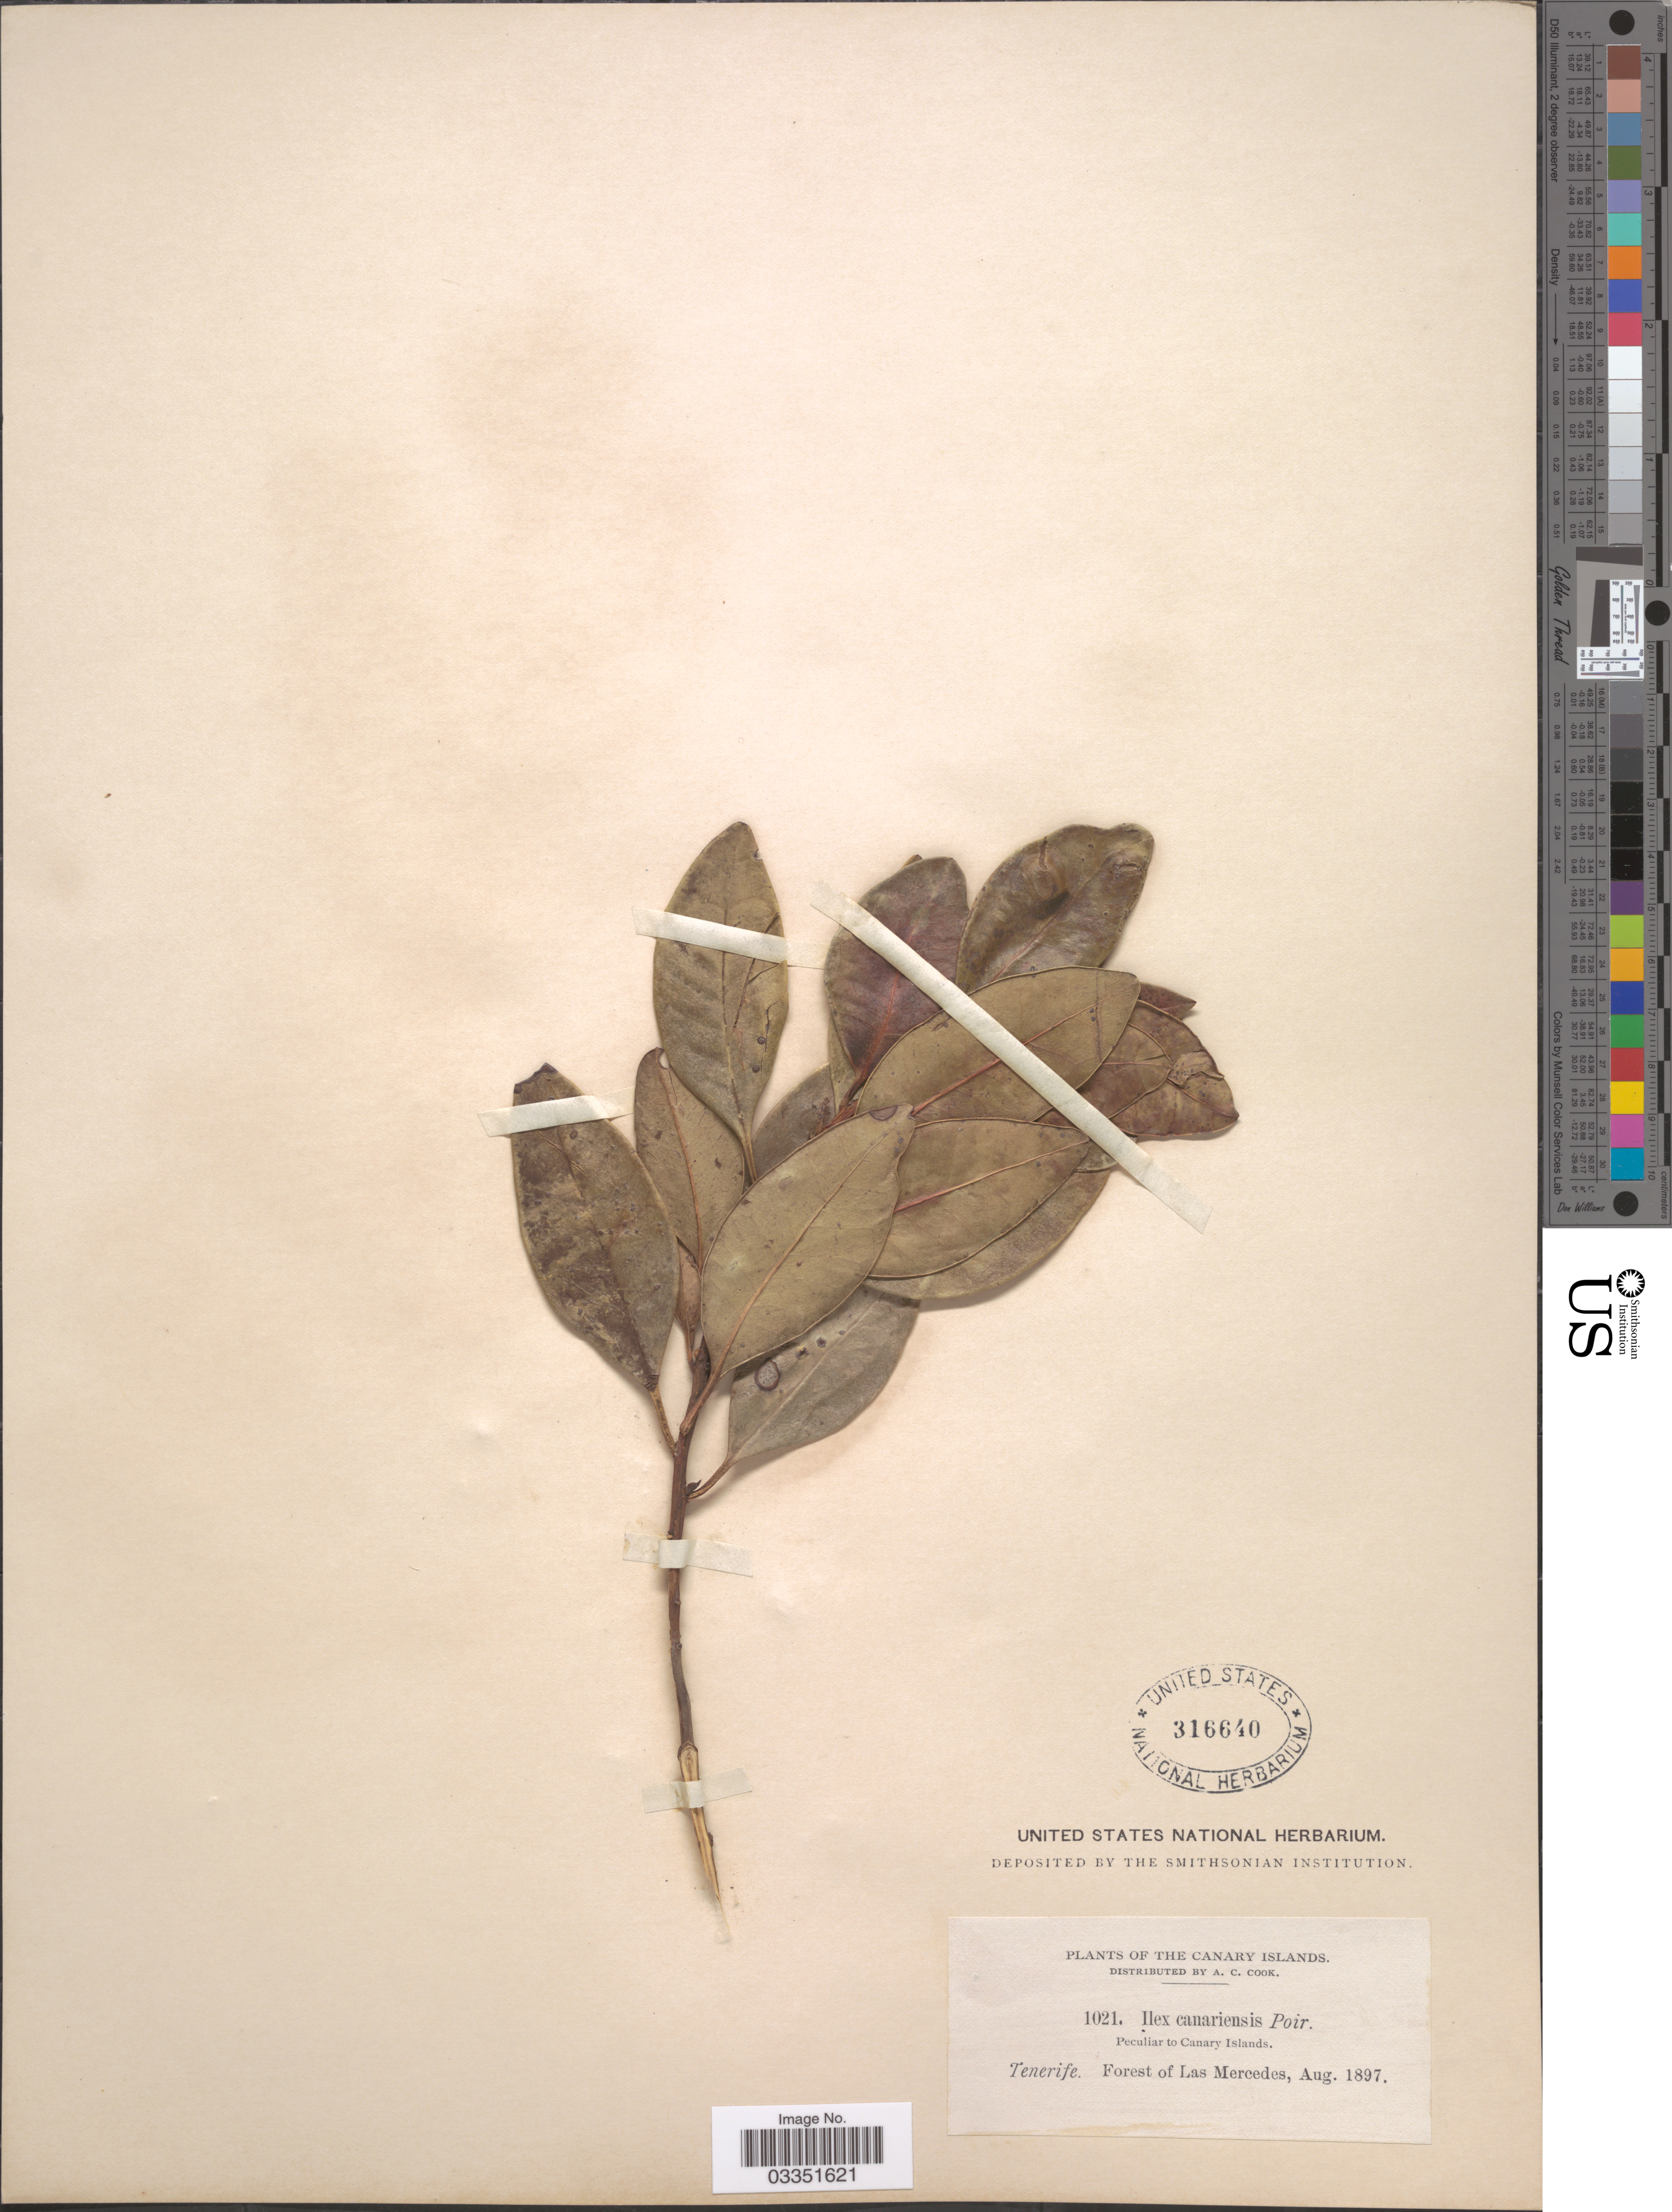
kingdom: Plantae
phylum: Tracheophyta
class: Magnoliopsida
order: Aquifoliales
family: Aquifoliaceae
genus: Ilex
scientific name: Ilex canariensis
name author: Poir.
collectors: A. Cook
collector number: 1021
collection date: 1897-08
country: Spain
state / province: Canarias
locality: The Canary Islands. Tenerife. Forest of Las Mercedes.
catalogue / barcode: US 316640